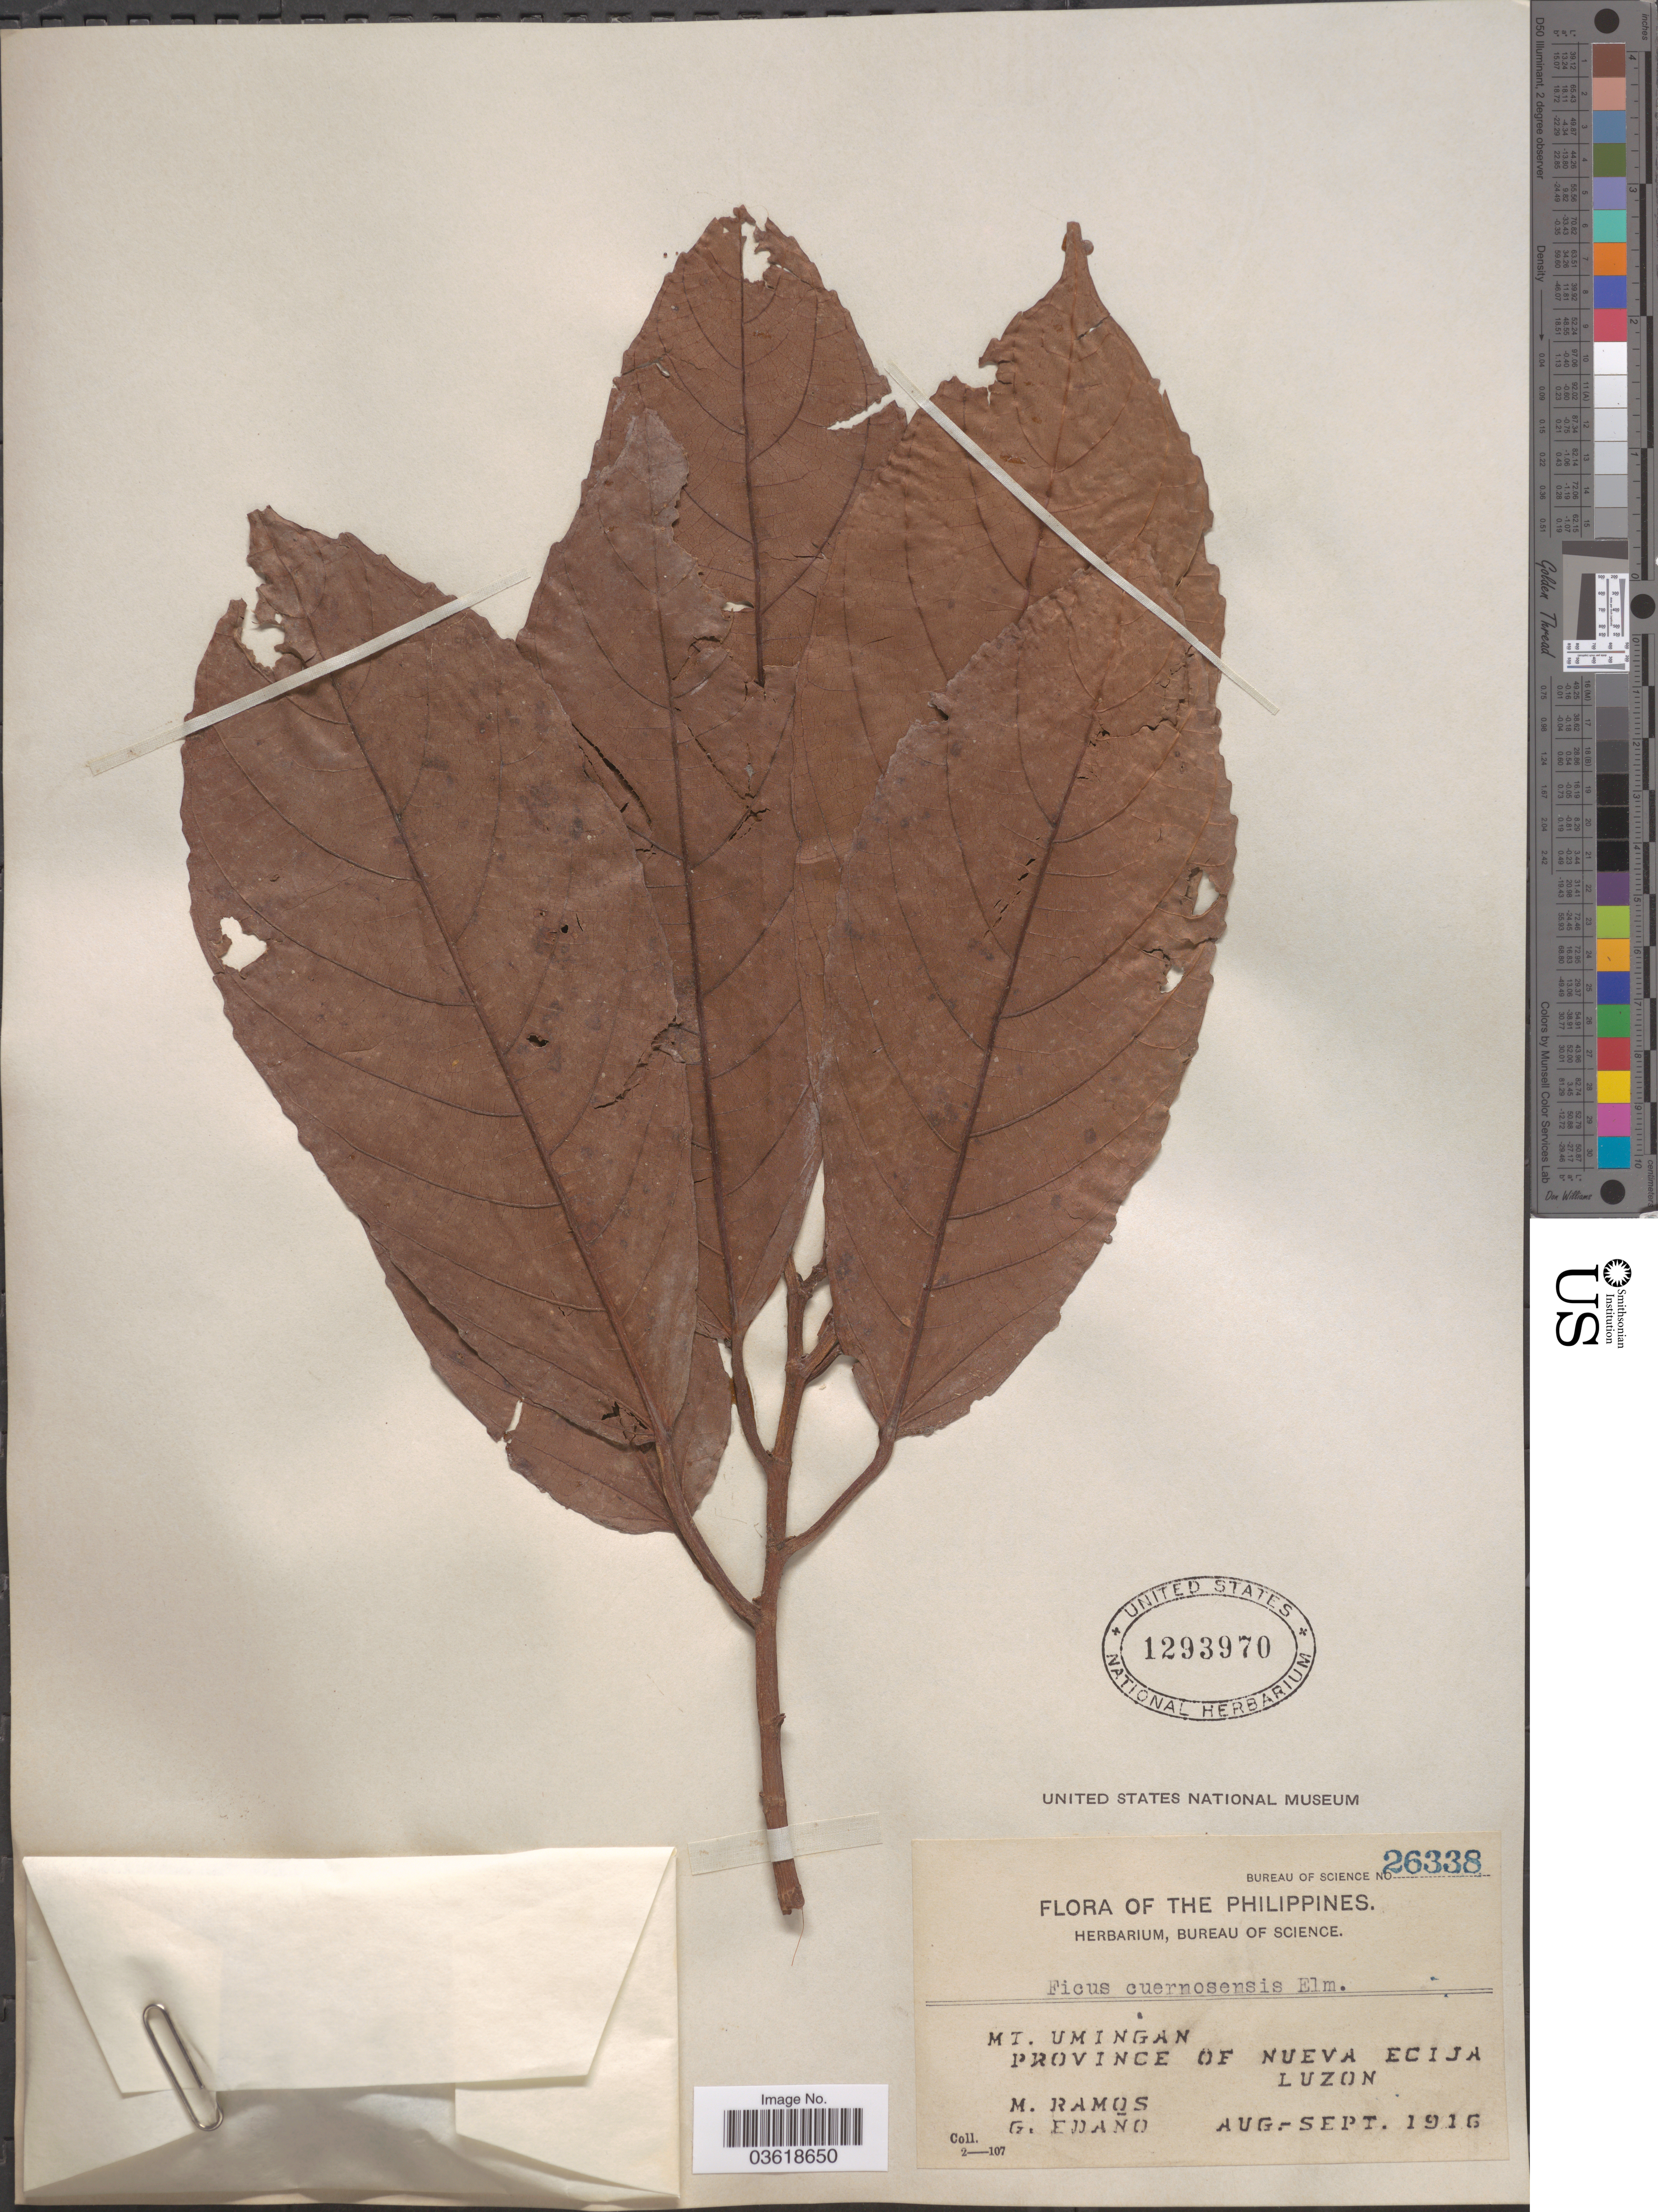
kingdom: Plantae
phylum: Tracheophyta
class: Magnoliopsida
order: Rosales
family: Moraceae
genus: Ficus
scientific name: Ficus cuernosensis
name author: Elmer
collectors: M. Ramos & G. Edaño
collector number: Bureau of Science 26338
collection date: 1916-08/1916-09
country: Philippines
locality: Philippines Islands. Mt. Umingan. Province of Nueva Ecija. Luzon.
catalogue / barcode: US 1293970